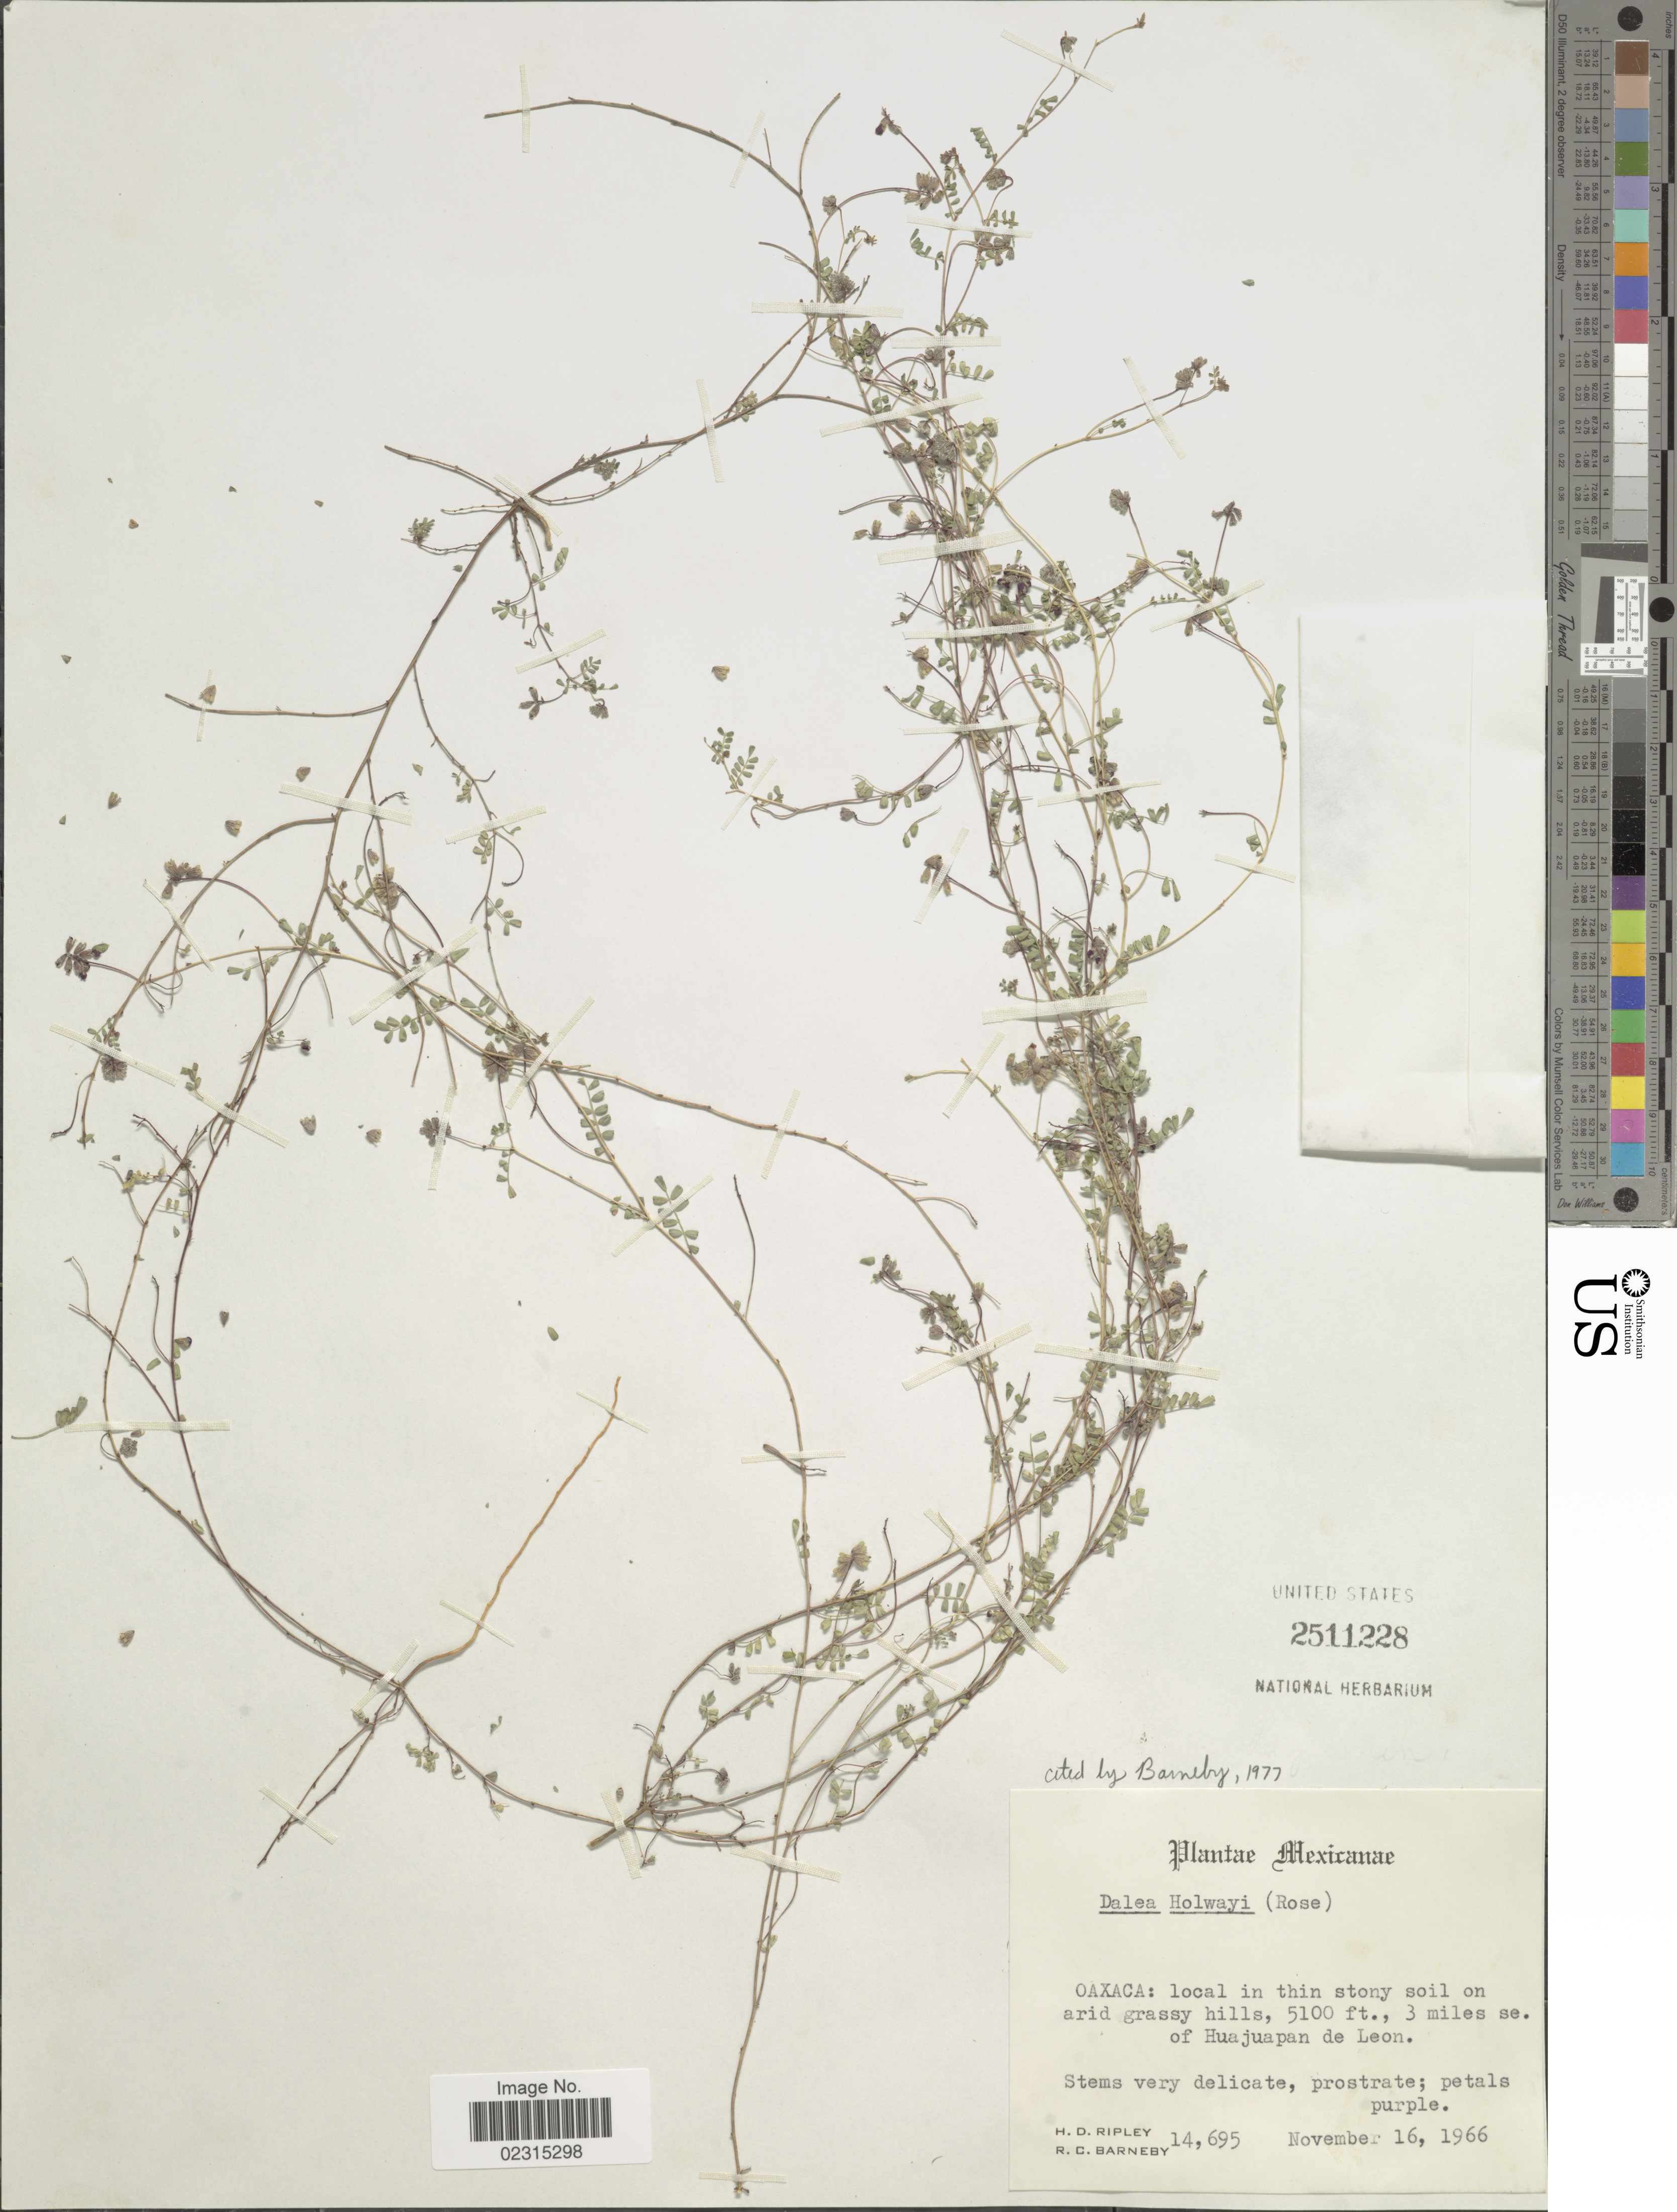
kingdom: Plantae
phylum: Tracheophyta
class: Magnoliopsida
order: Fabales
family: Fabaceae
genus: Marina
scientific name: Marina holwayi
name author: (Rose) Barneby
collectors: H. Ripley & R. C. Barneby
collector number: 14695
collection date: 1966-11-16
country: Mexico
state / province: Oaxaca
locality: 3 miles se. of Huajuapan de Leon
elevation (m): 155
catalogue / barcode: US 2511228